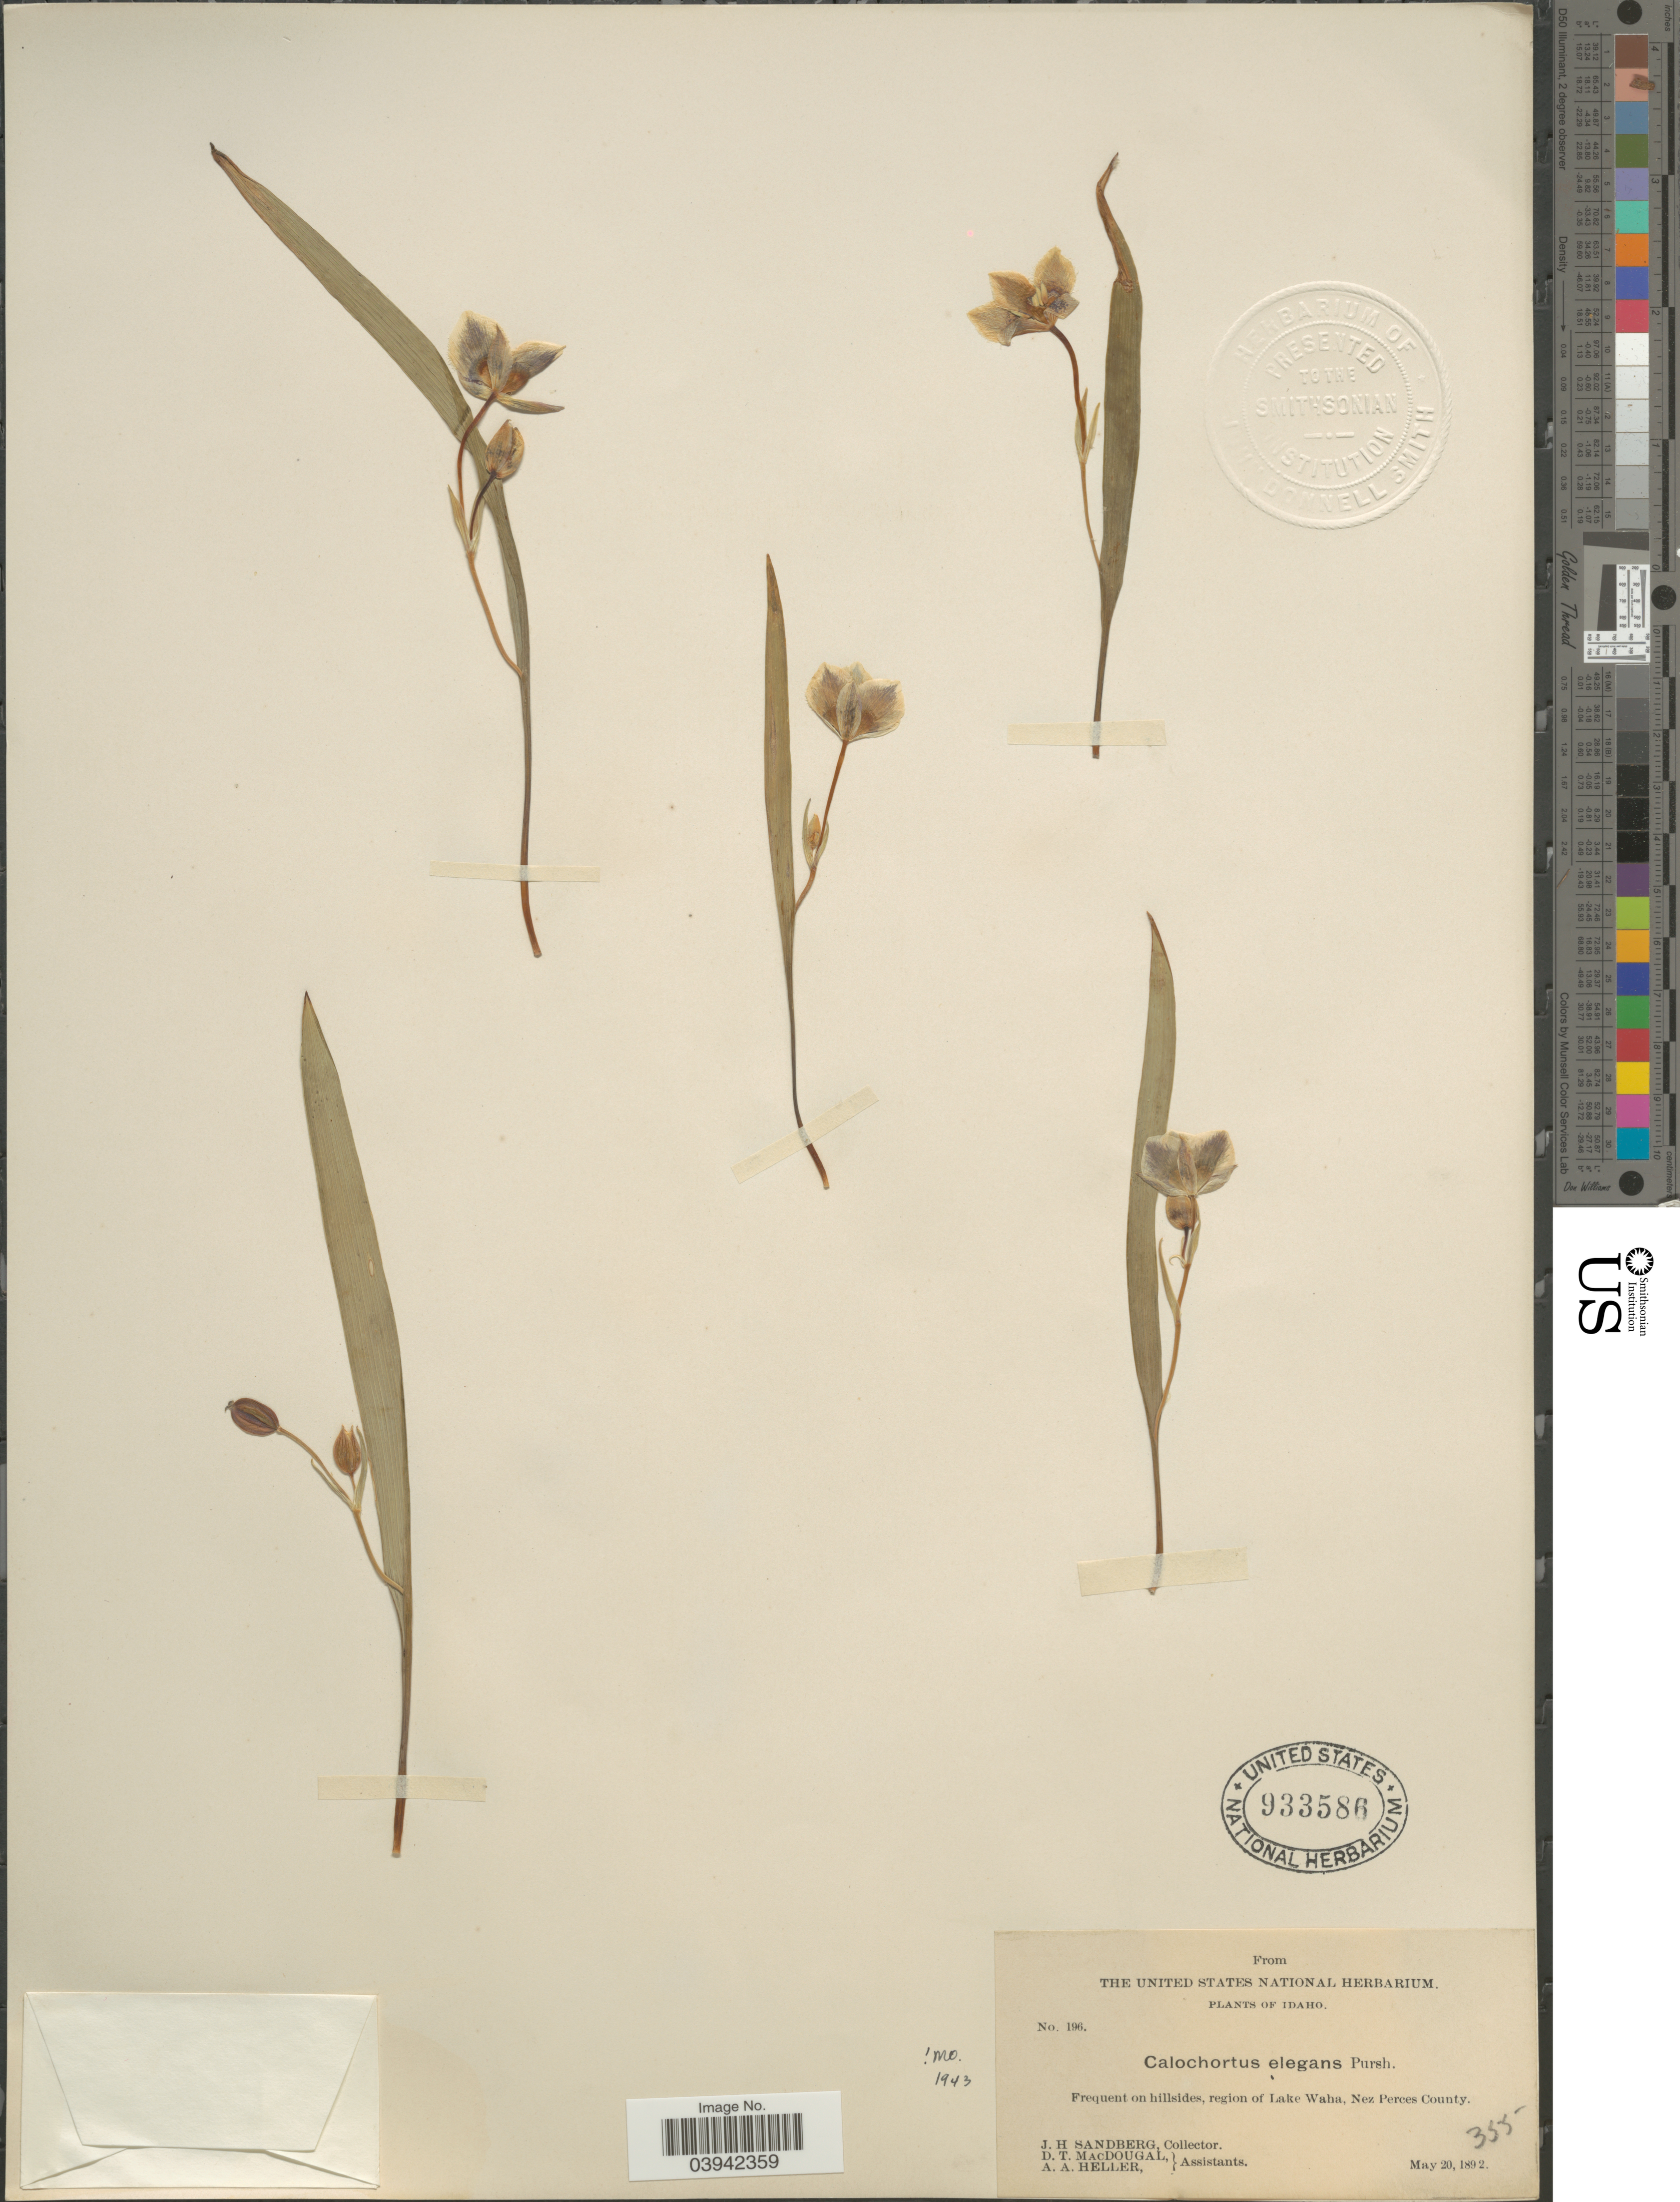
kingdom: Plantae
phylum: Tracheophyta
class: Liliopsida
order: Liliales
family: Liliaceae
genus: Calochortus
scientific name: Calochortus elegans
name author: Pursh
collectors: J. H. Sandberg, D. T. MacDougal & A. A. Heller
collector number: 196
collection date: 1892-05-20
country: United States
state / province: Idaho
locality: Frequent on hillsides, region of Lake Waha, Nez Perces County.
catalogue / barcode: US 933586